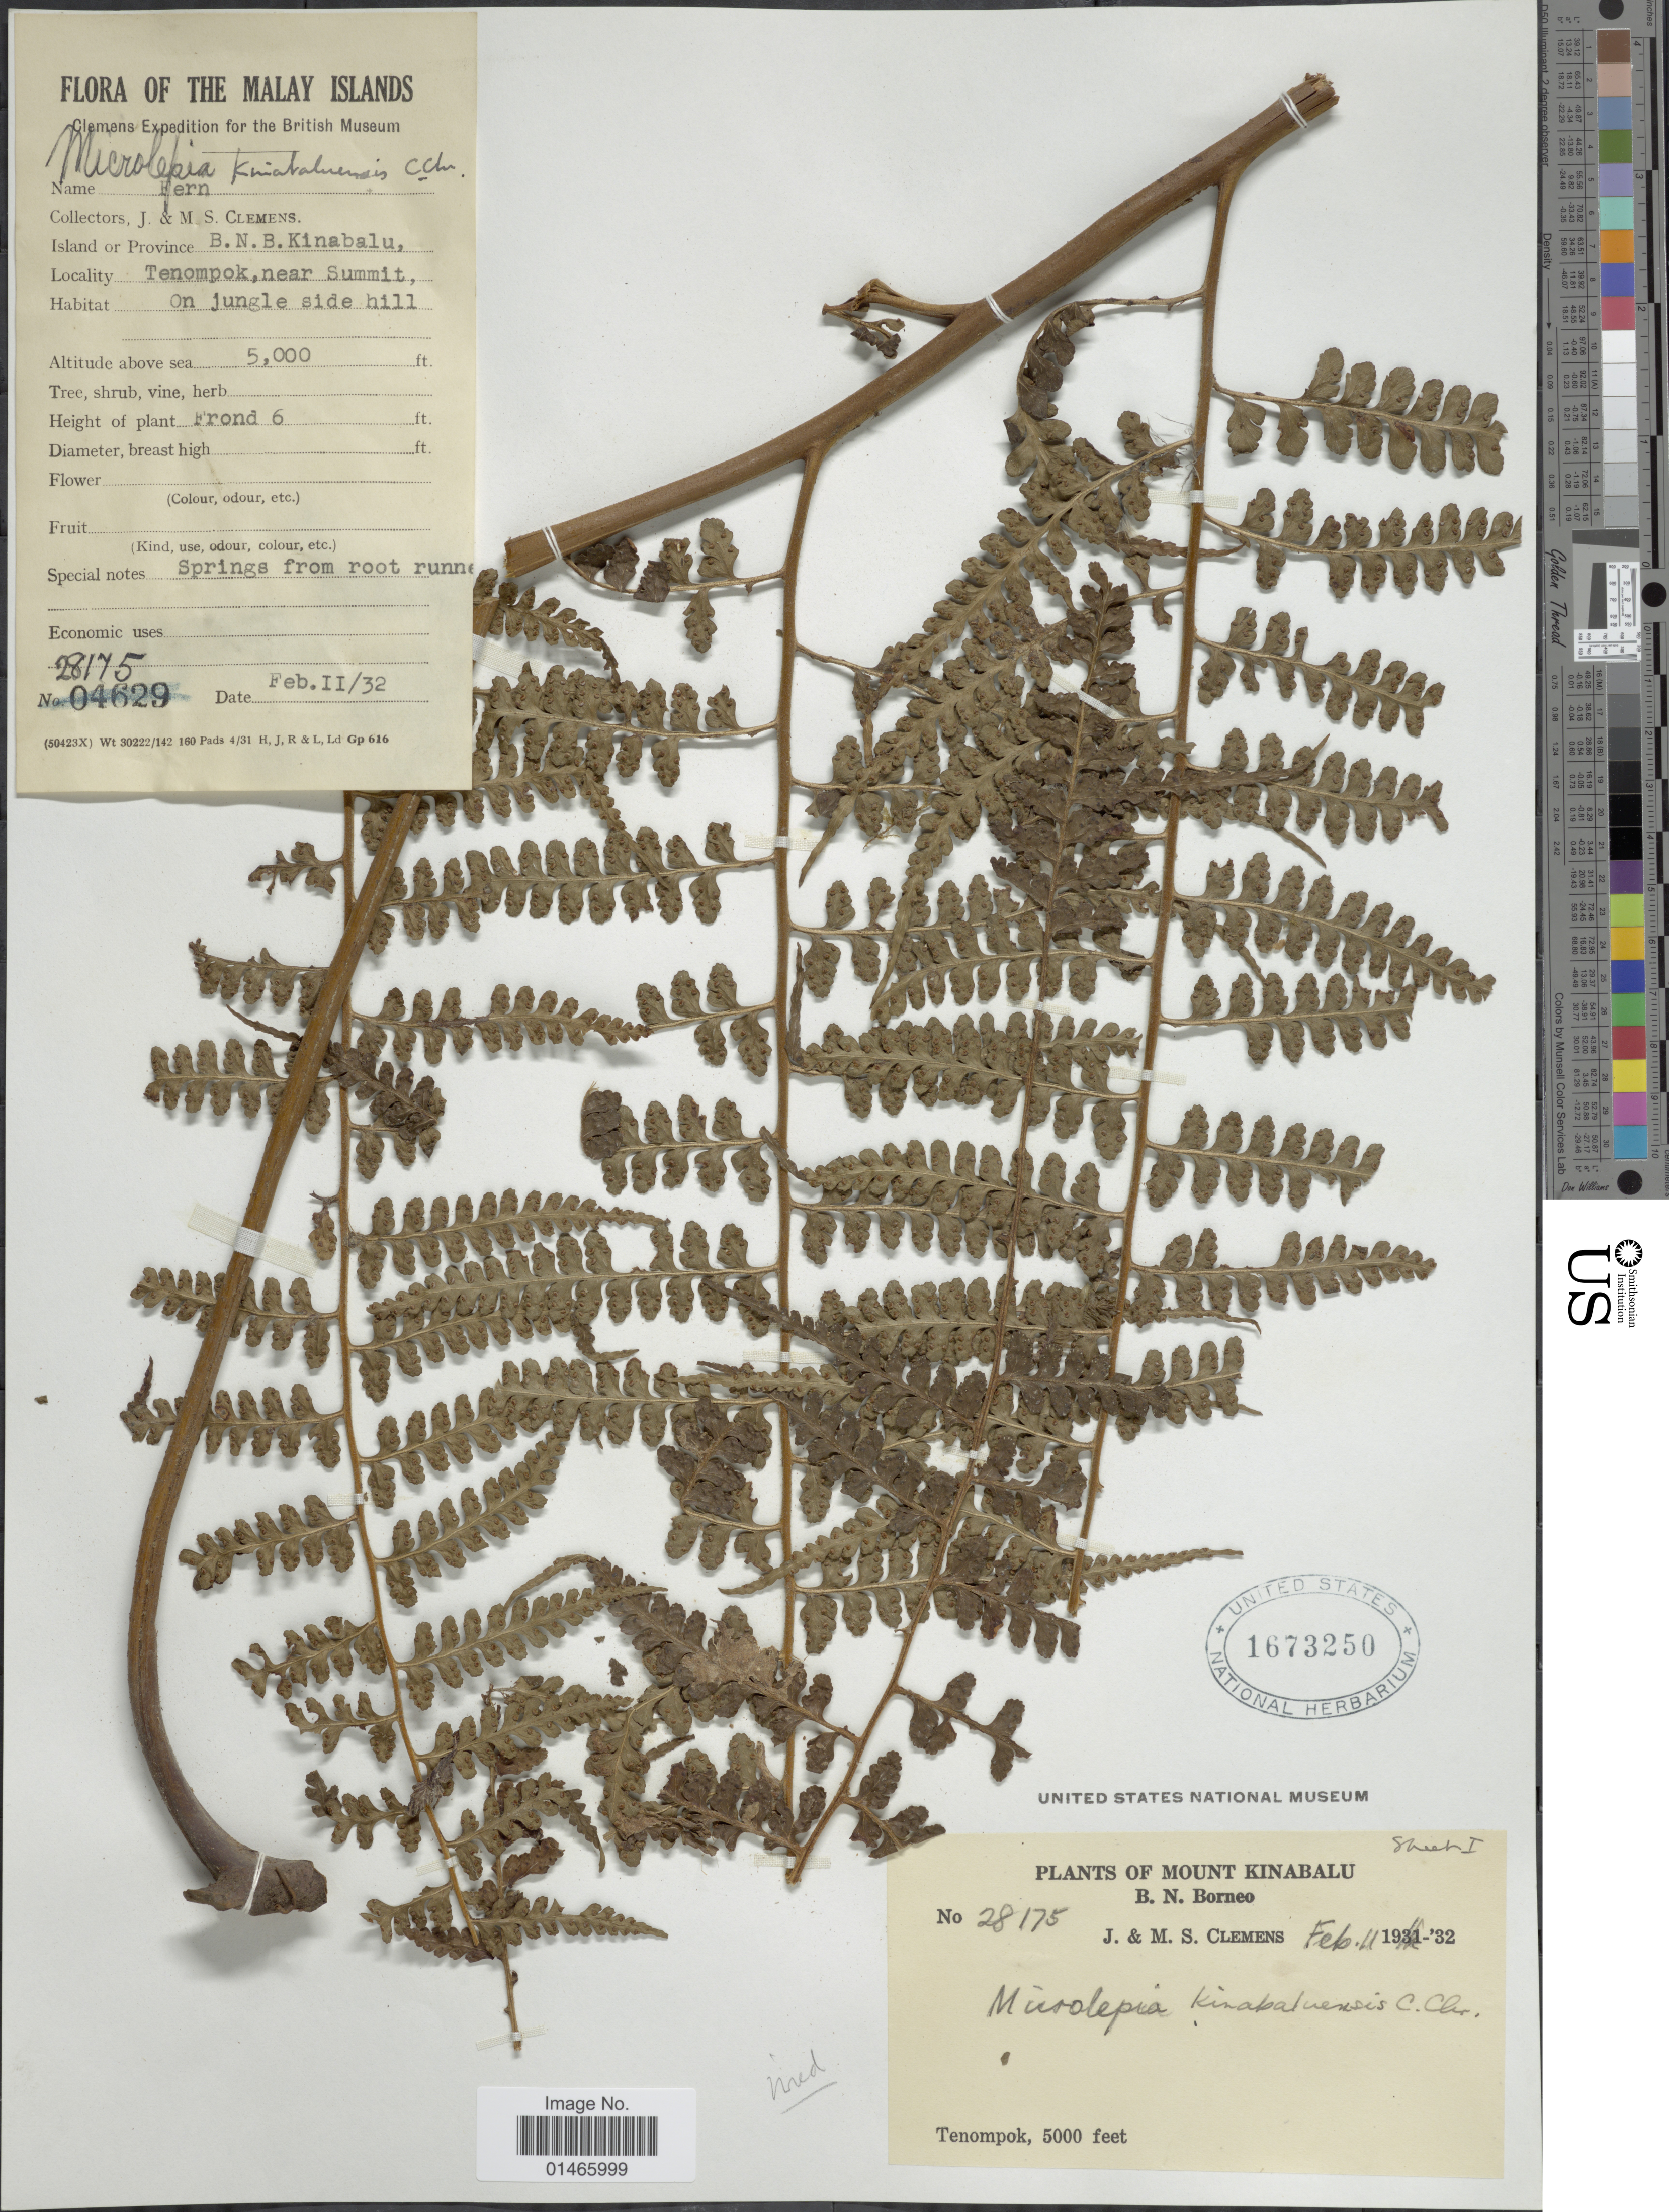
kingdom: Plantae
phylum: Tracheophyta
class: Polypodiopsida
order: Polypodiales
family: Dennstaedtiaceae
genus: Microlepia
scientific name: Microlepia manilensis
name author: (Goldm.) C. Chr.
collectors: J. Clemens & M. S. Clemens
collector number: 28175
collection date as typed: Transcribed d/m/y: 2/2/32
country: Malaysia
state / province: Sabah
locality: B.N.B., Kinabalu, Tenompok, near Summit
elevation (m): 1524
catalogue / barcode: US 1673250